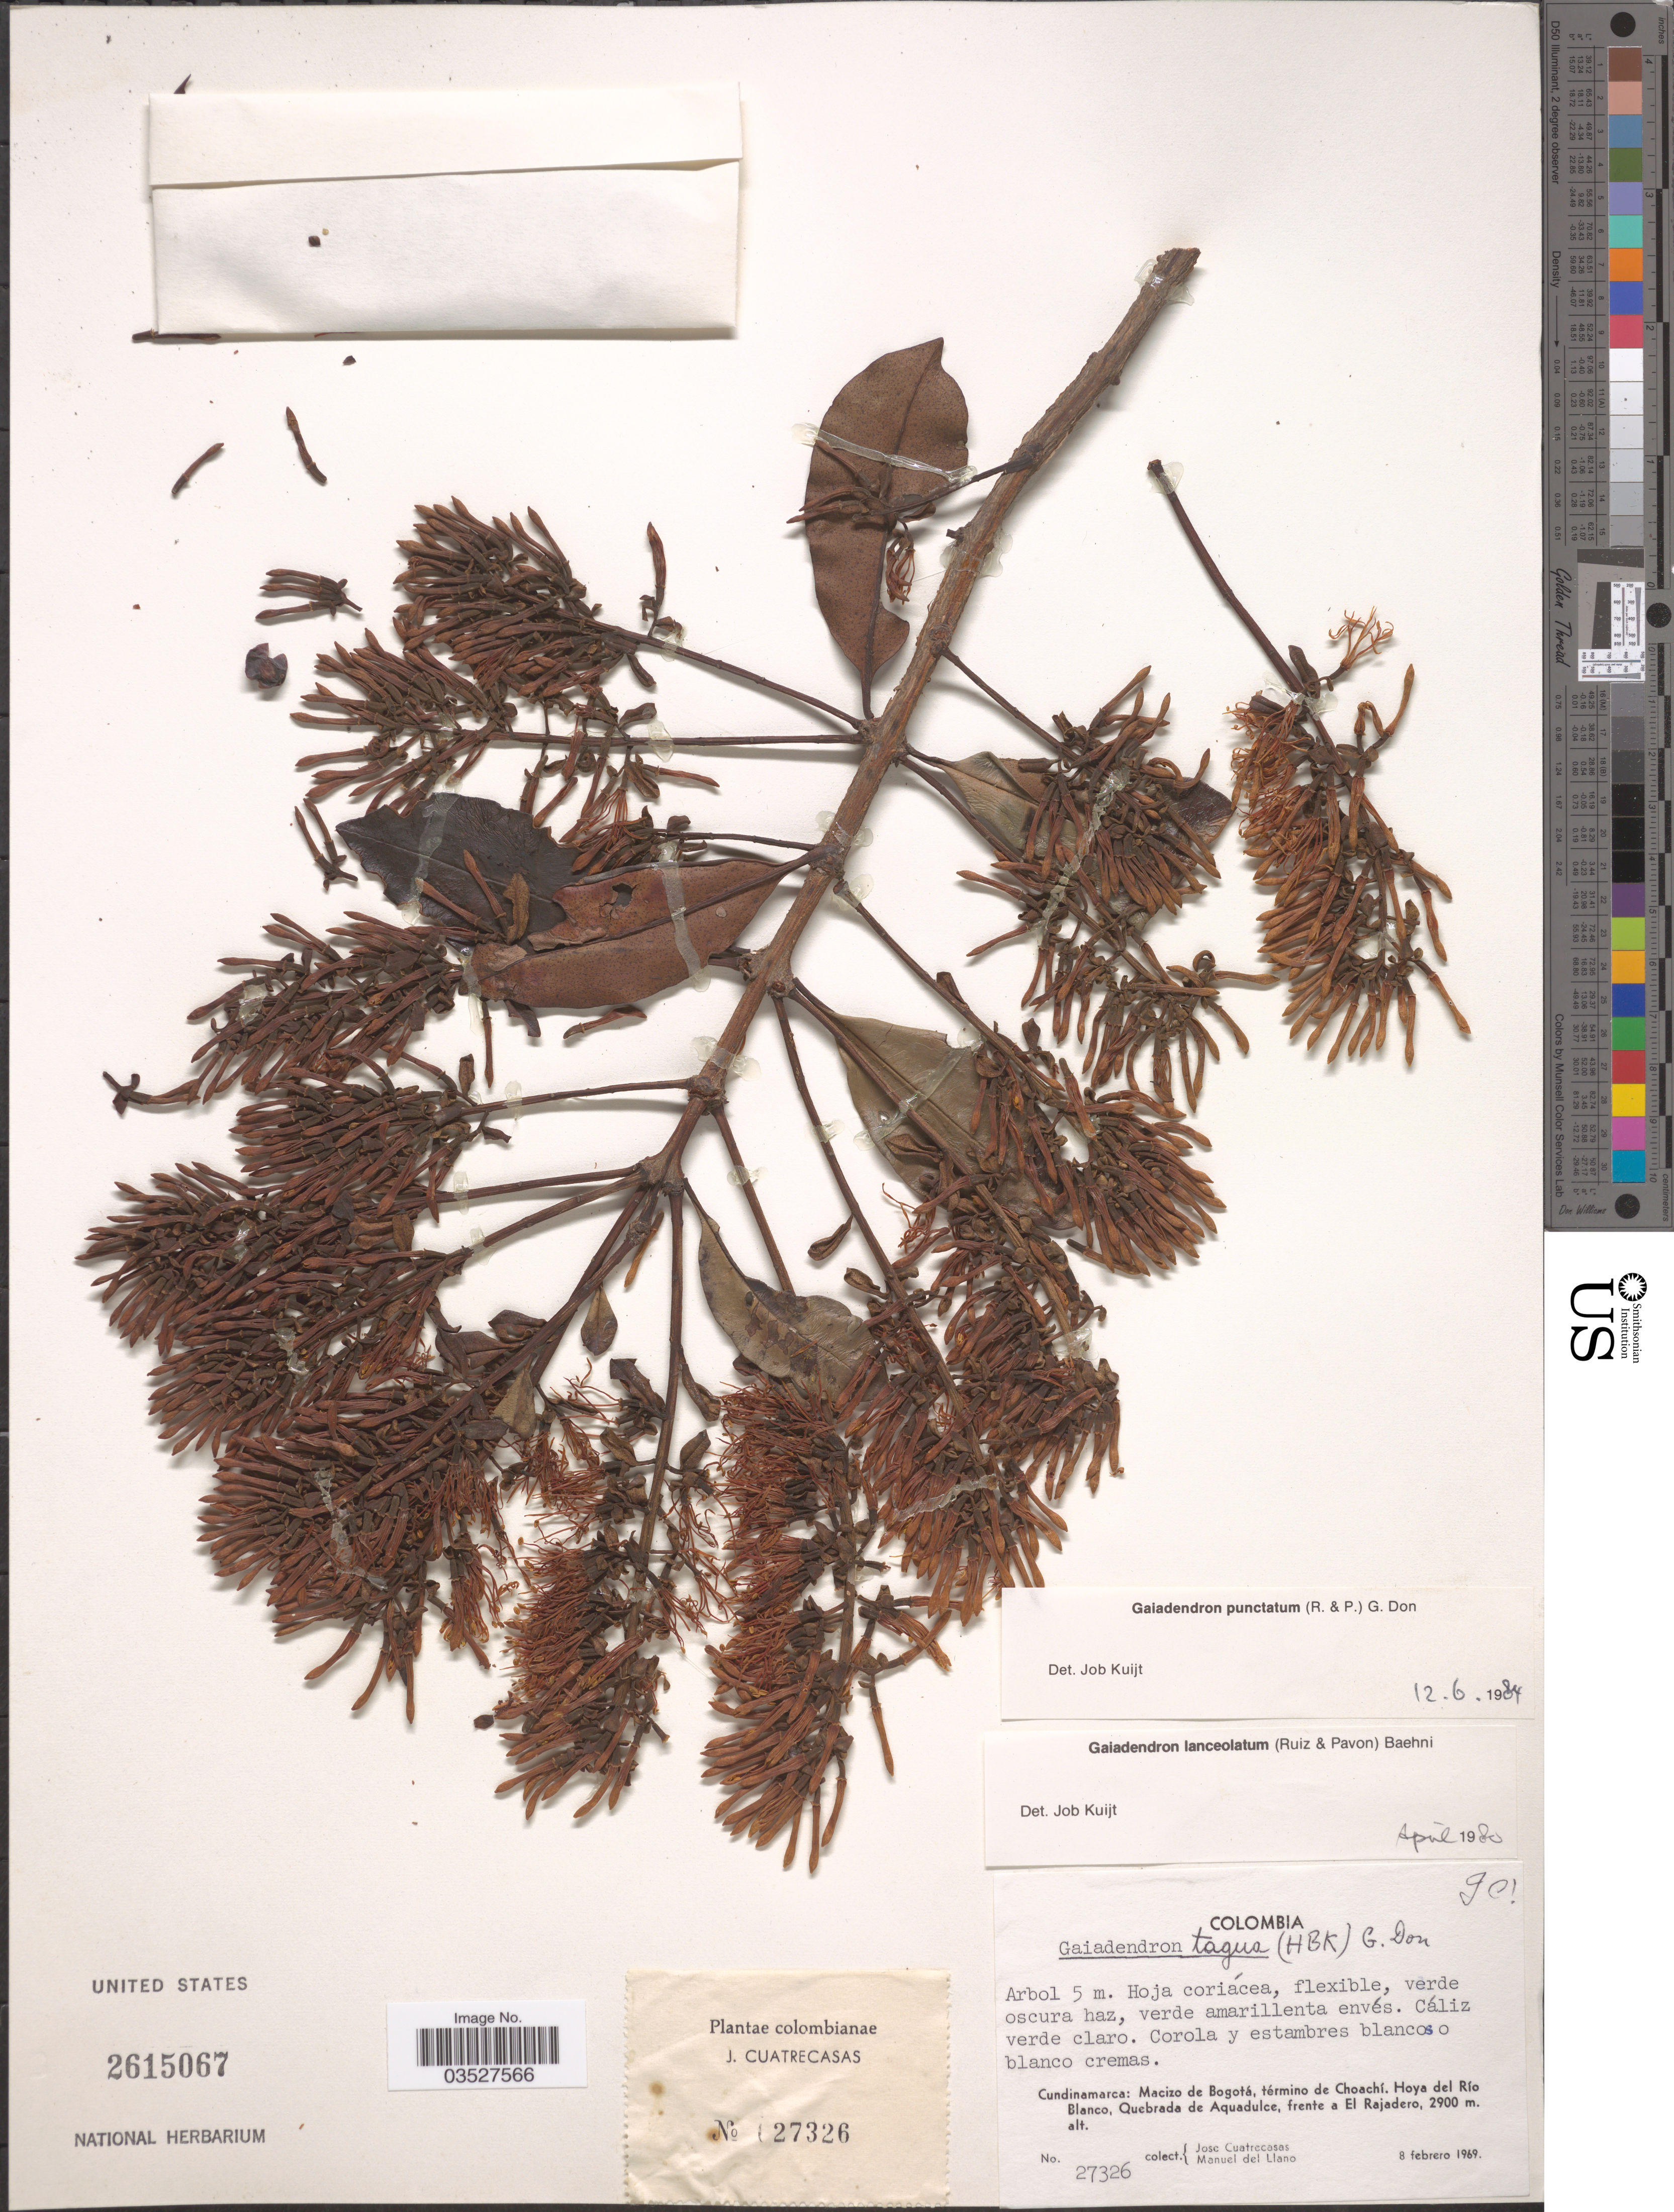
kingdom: Plantae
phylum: Tracheophyta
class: Magnoliopsida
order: Santalales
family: Loranthaceae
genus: Gaiadendron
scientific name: Gaiadendron punctatum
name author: (Ruiz & Pav.) G. Don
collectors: J. Cuatrecasas & M. d. Llano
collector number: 27326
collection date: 1969-02-08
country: Colombia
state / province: Cundinamarca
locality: Macizo de Bogotá, término de Choachí. Hoya del Río Blanco, Quebrada de Aquadulce, frente a El Rajadero.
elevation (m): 2900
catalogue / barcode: US 2615067